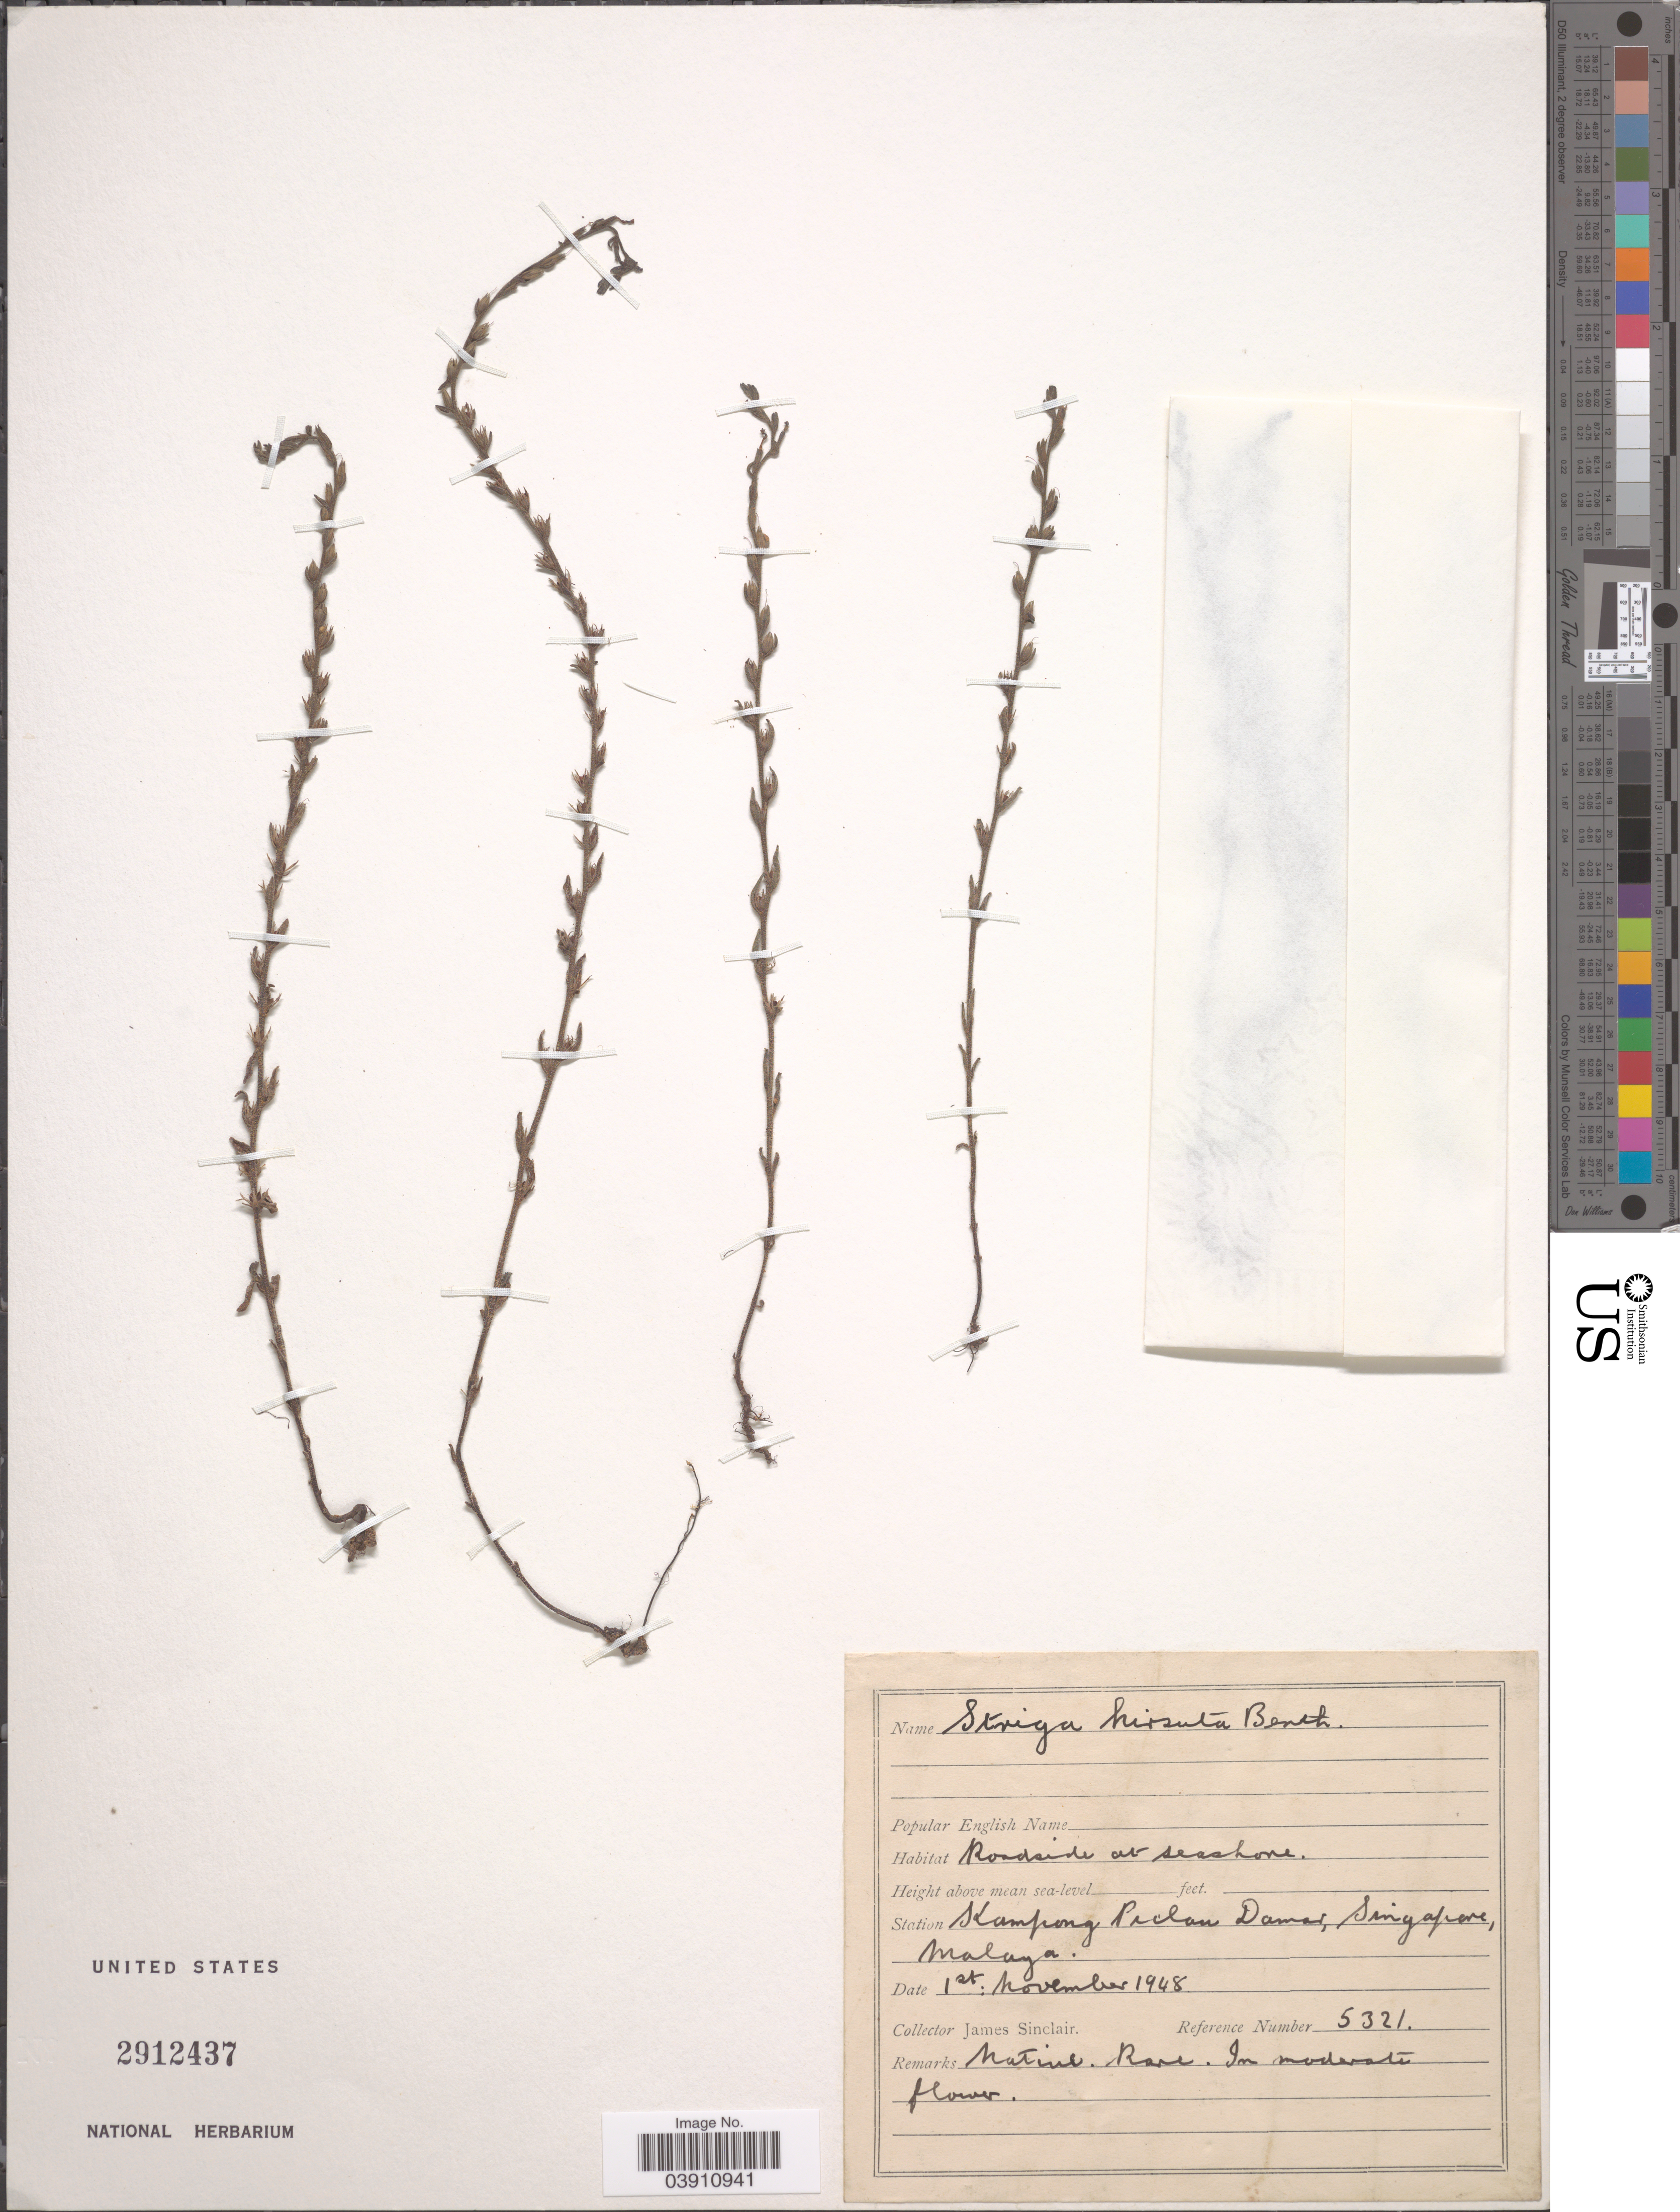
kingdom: Plantae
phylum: Tracheophyta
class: Magnoliopsida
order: Lamiales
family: Orobanchaceae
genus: Striga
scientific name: Striga hirsuta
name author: Benth.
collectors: J. Sinclair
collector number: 5321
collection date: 1948-11-01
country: Singapore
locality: Station Kampong Pulau Damar, Singapore, Malaya.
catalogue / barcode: US 2912437